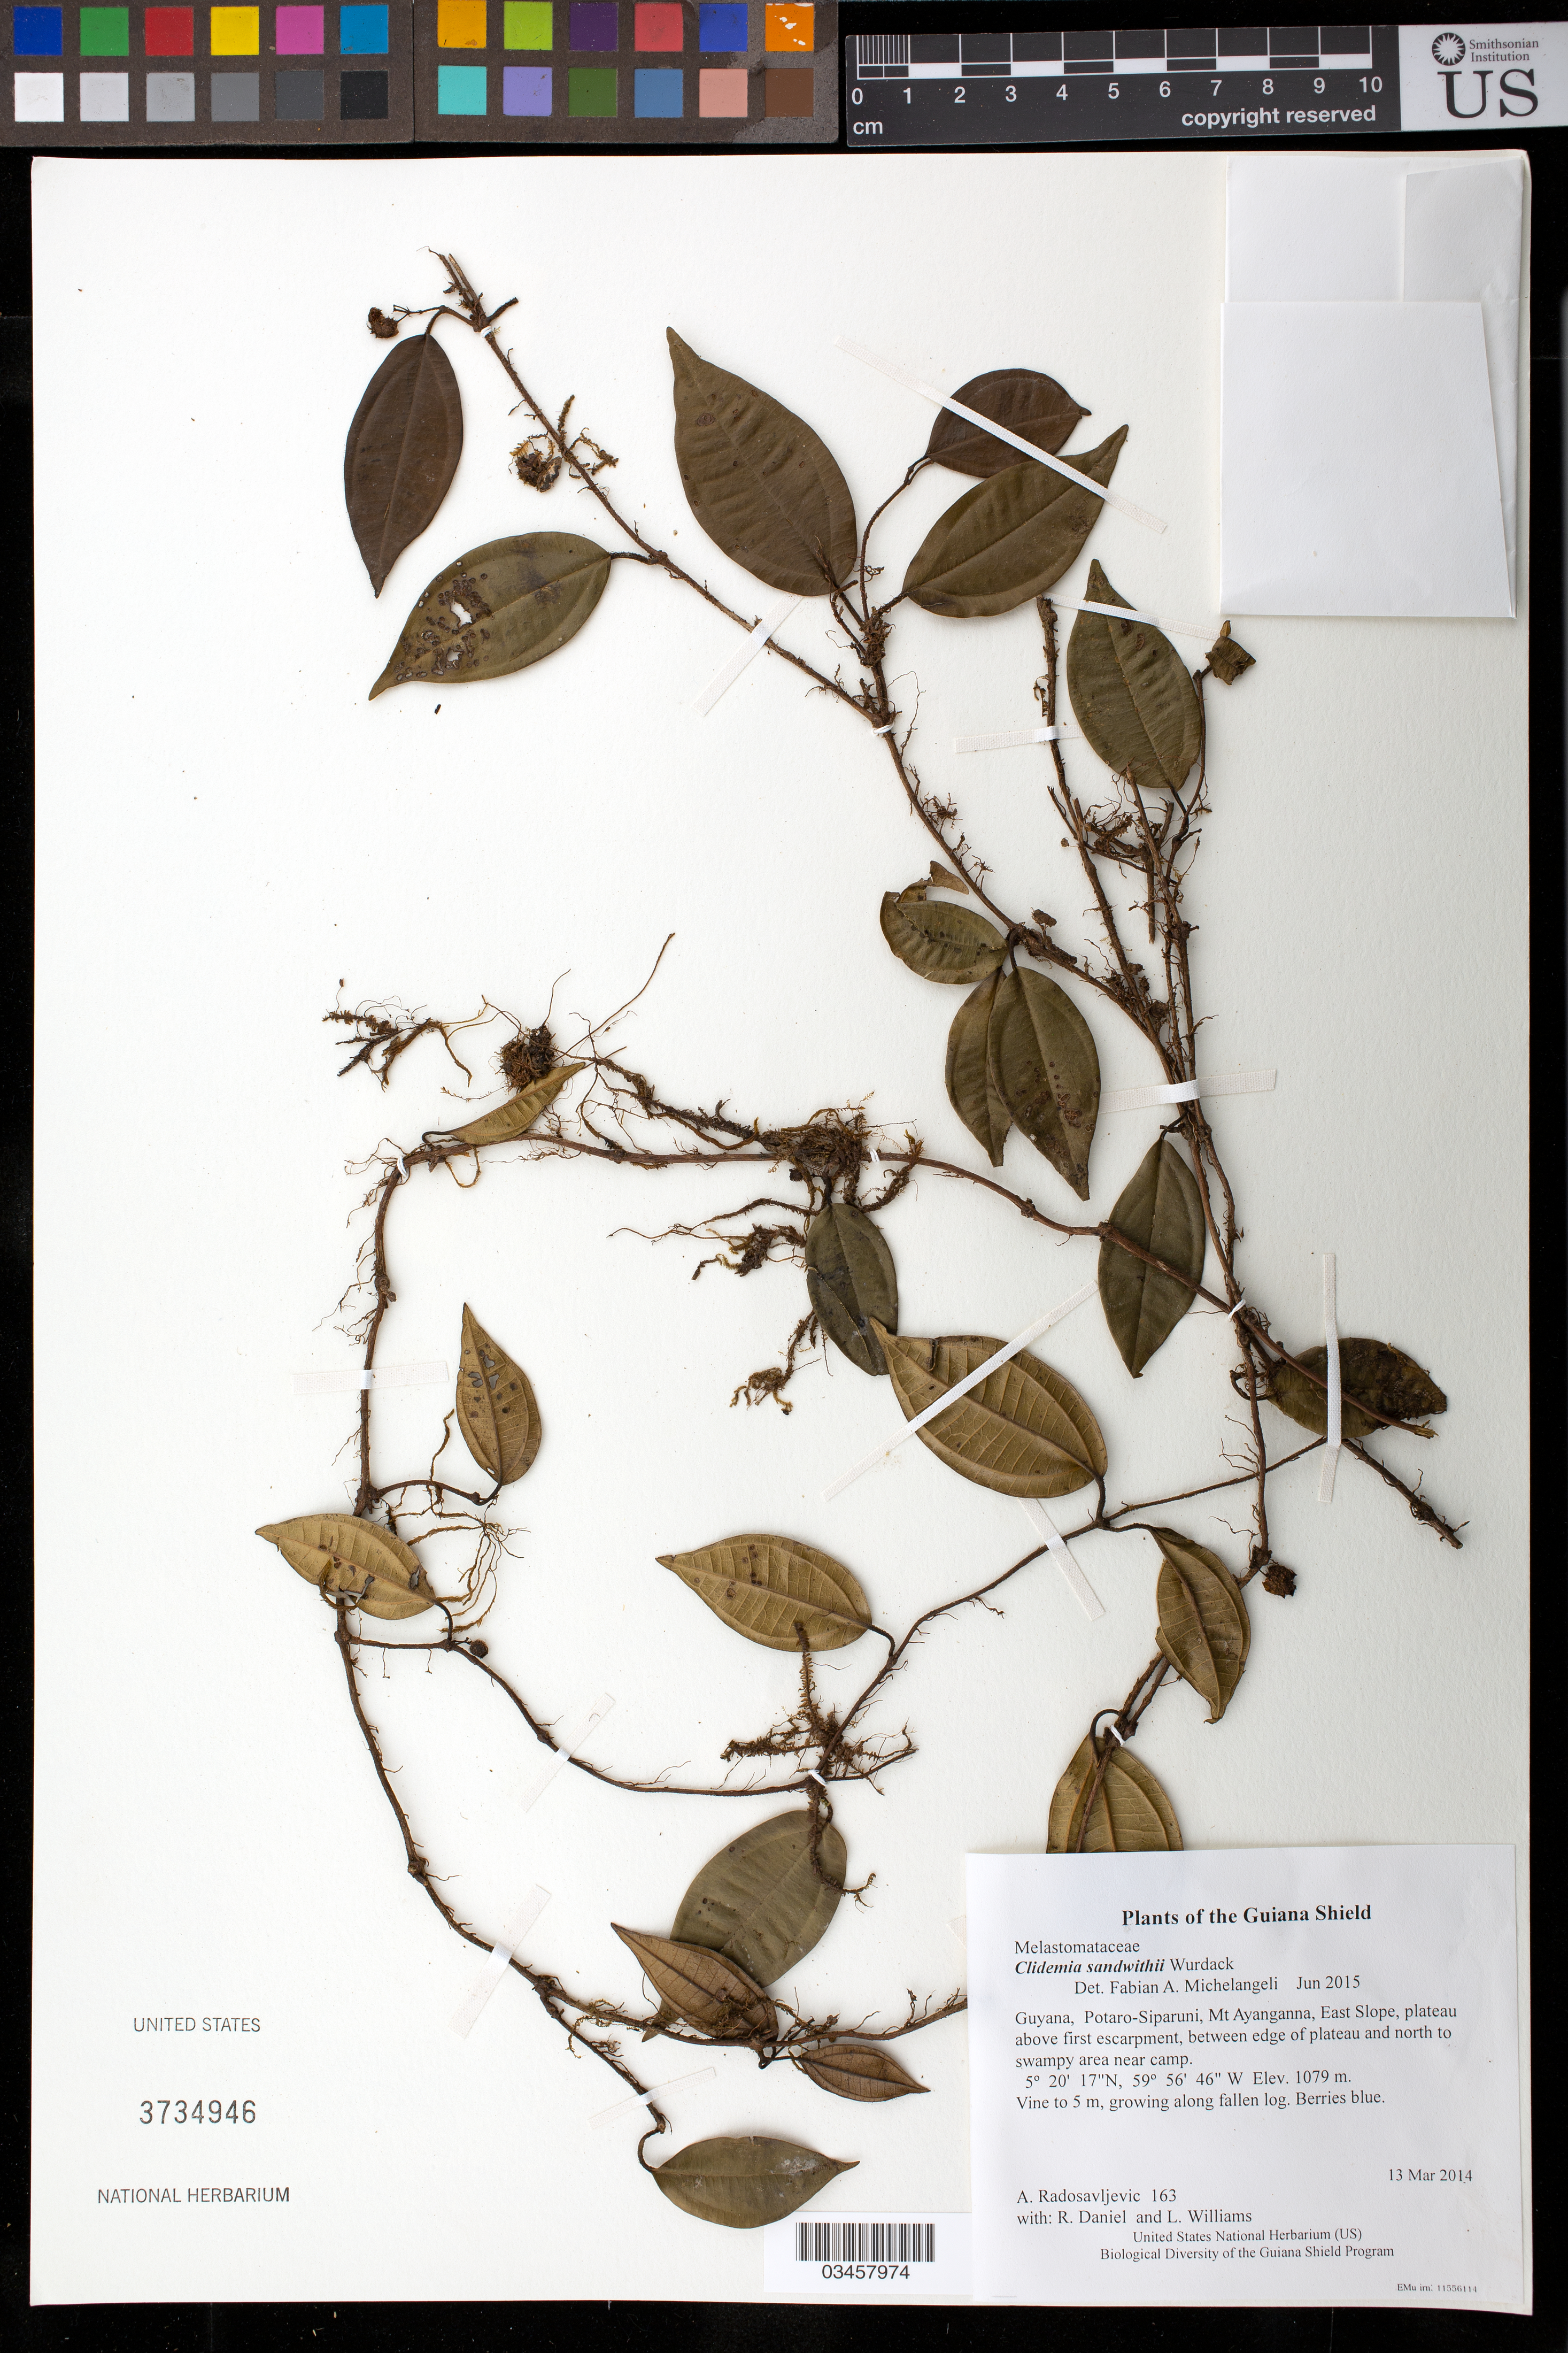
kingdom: Plantae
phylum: Tracheophyta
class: Magnoliopsida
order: Myrtales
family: Melastomataceae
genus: Clidemia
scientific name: Clidemia sandwithii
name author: Wurdack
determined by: Michelangeli, F. A.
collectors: A. Radosavljevic, R. Daniel & L. Williams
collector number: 163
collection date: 2014-03-13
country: Guyana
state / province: Potaro-Siparuni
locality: Mt Ayanganna, East Slope, plateau above first escarpment, between edge of plateau and north to swampy area near camp.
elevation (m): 1079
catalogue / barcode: US 3734946